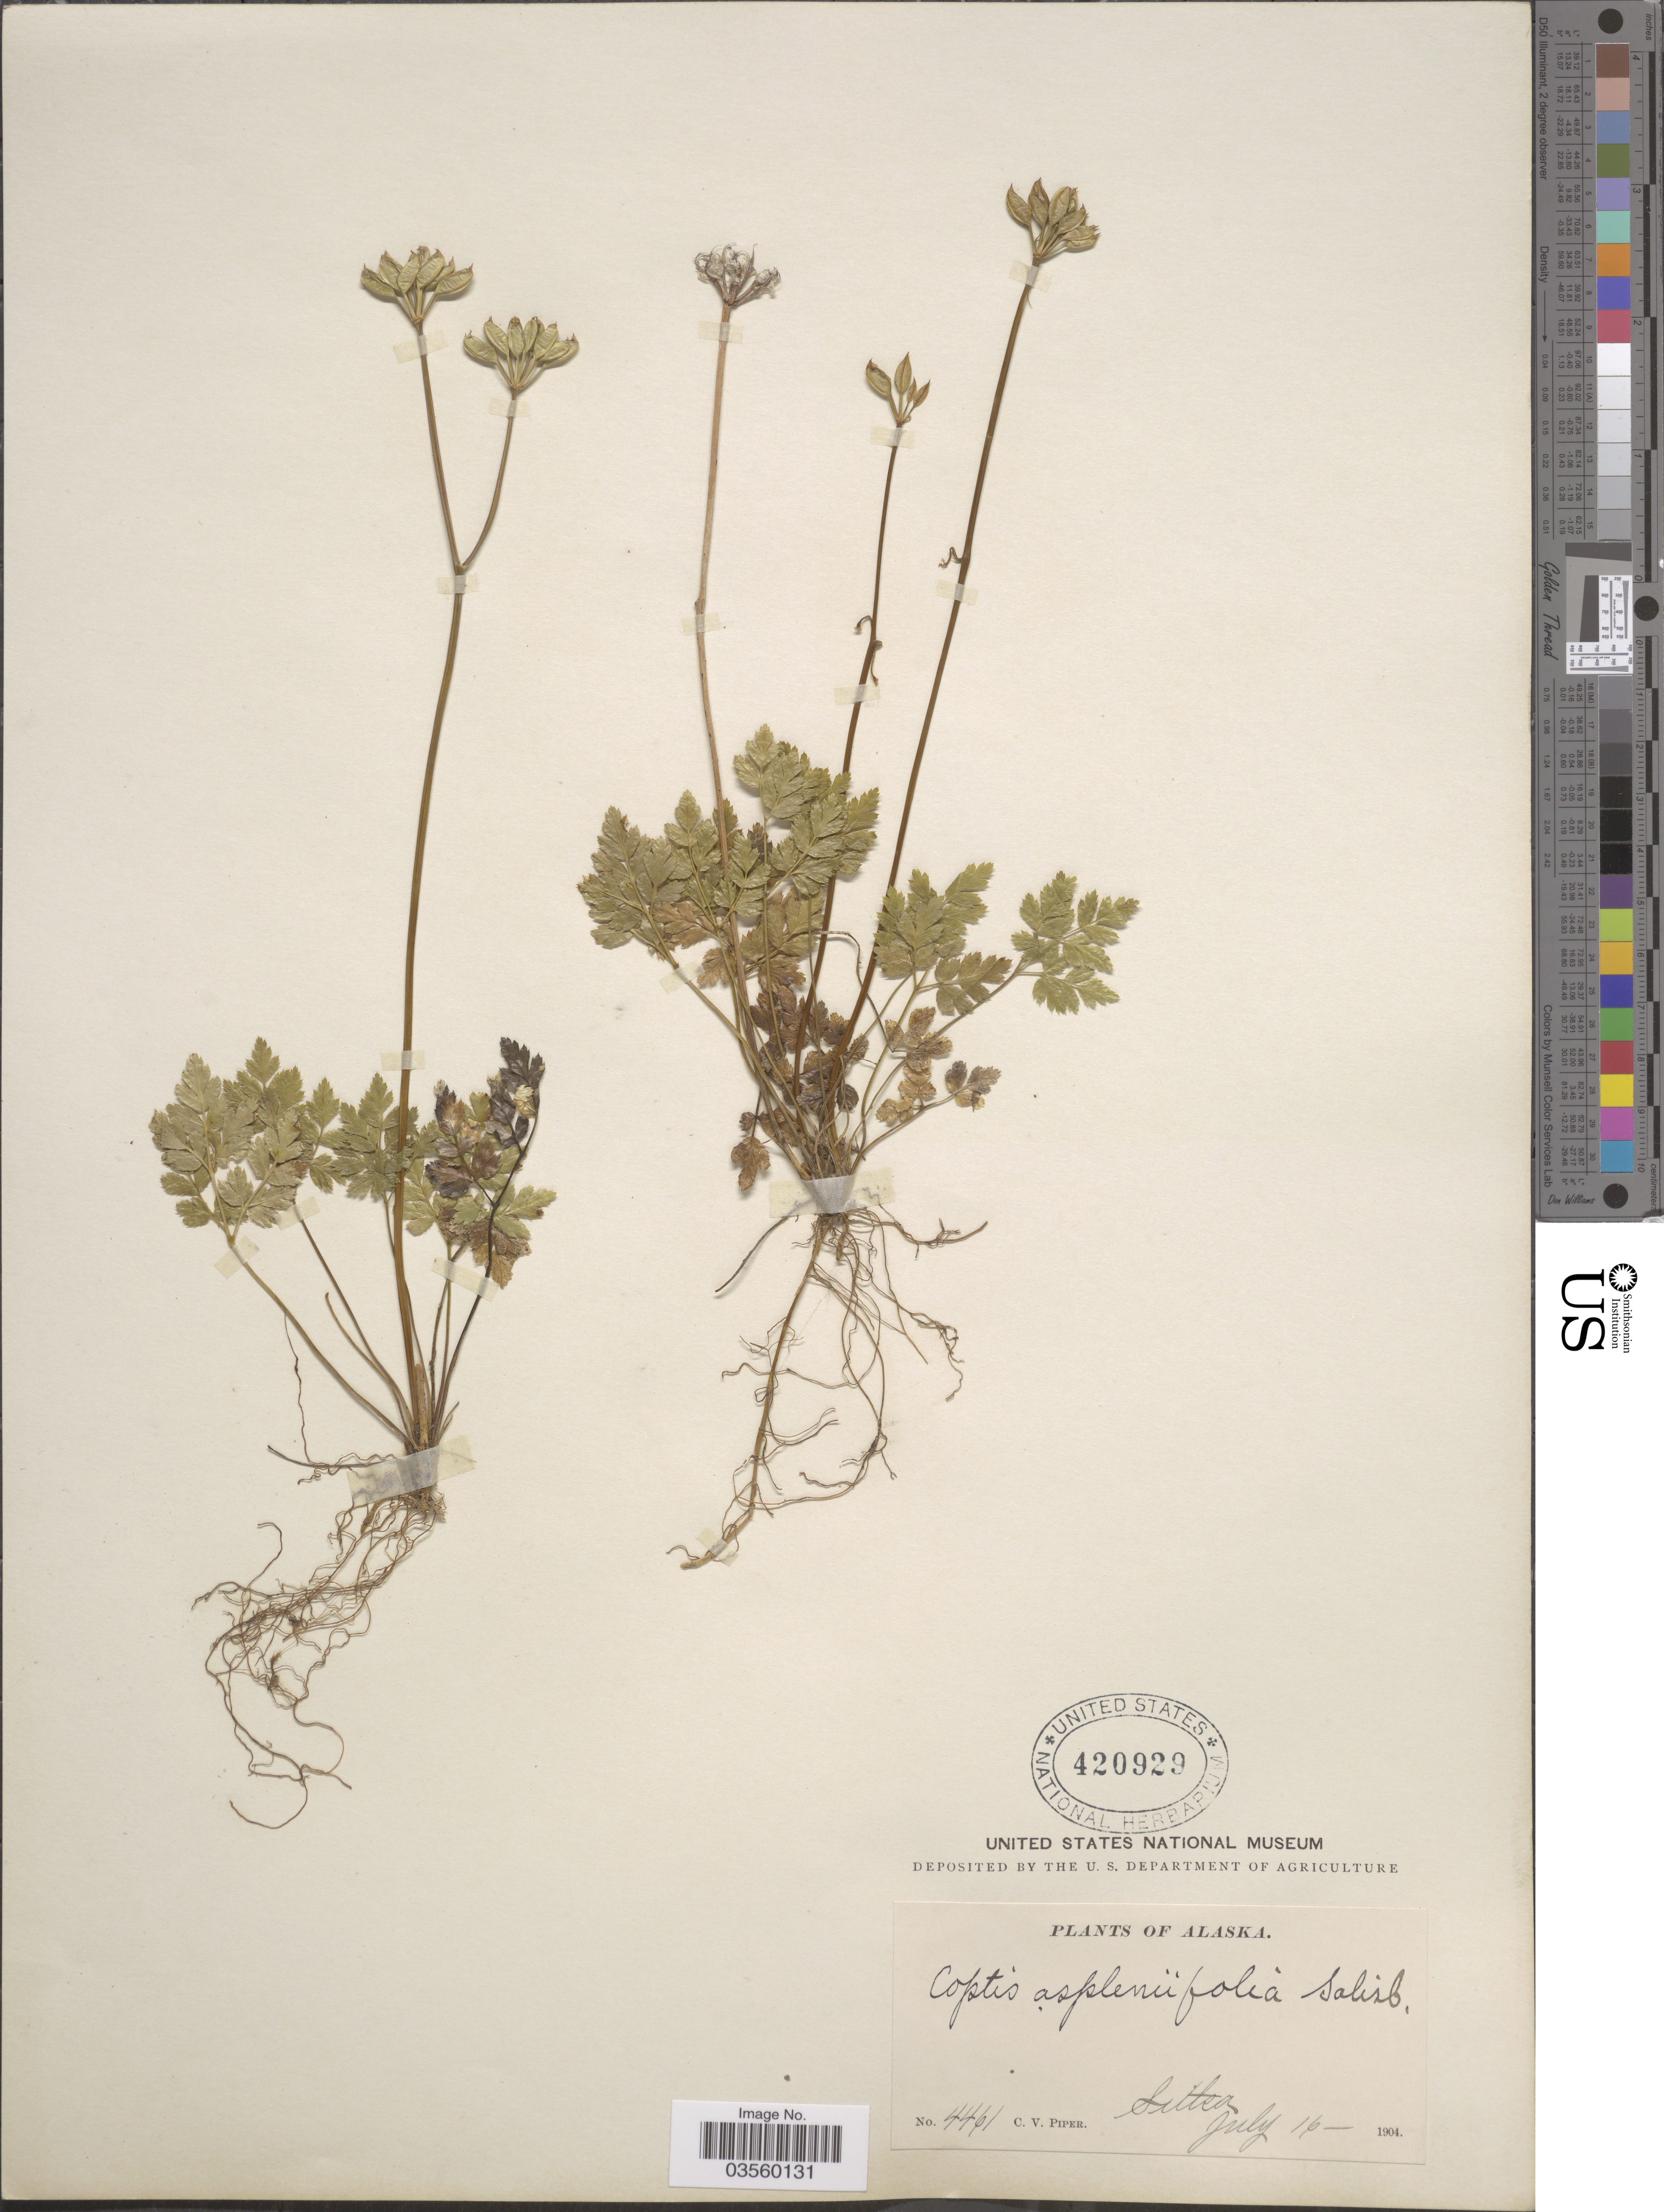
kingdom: Plantae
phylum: Tracheophyta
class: Magnoliopsida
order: Ranunculales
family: Ranunculaceae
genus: Coptis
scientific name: Coptis asplenifolia ined ?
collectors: C. V. Piper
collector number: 4461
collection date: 1904-07-16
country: United States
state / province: Alaska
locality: Sitka.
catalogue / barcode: US 420929